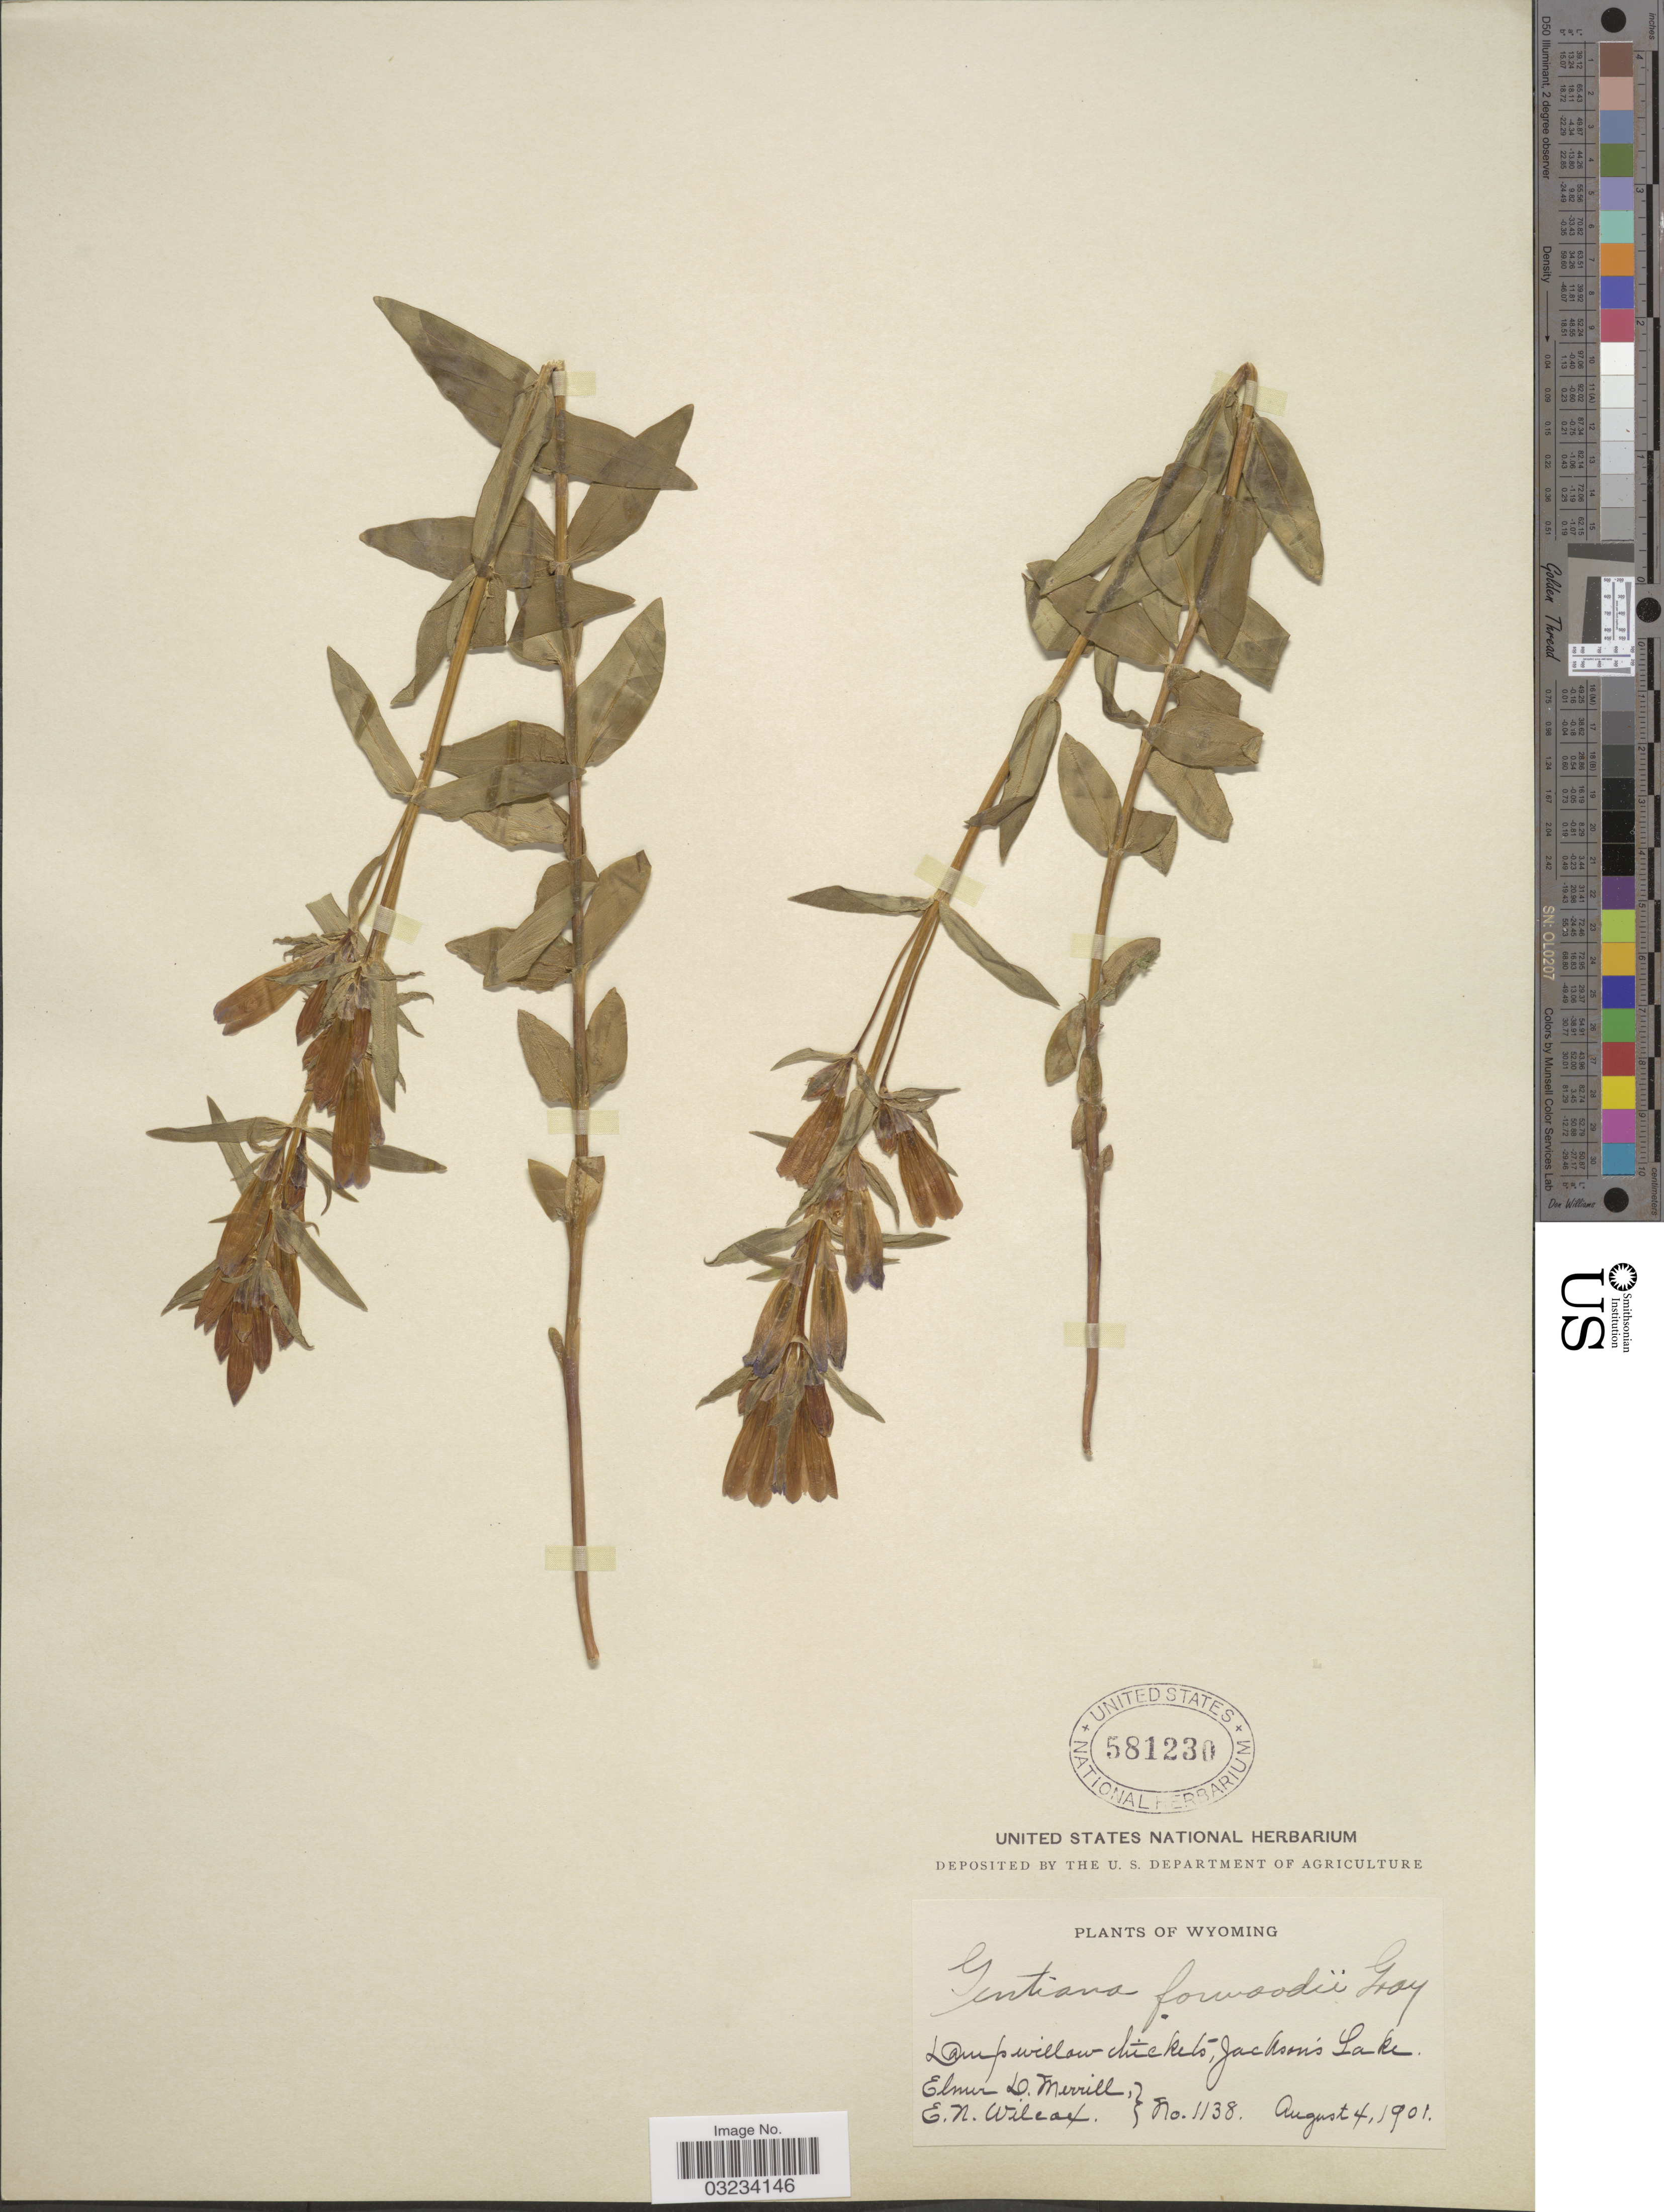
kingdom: Plantae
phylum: Tracheophyta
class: Magnoliopsida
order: Gentianales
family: Gentianaceae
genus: Gentiana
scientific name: Gentiana forwoodii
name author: A. Gray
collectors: E. D. Merrill & E. Wilcox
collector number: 1138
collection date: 1901-08-04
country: United States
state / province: Wyoming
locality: Jackson's Lake.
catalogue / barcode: US 581230